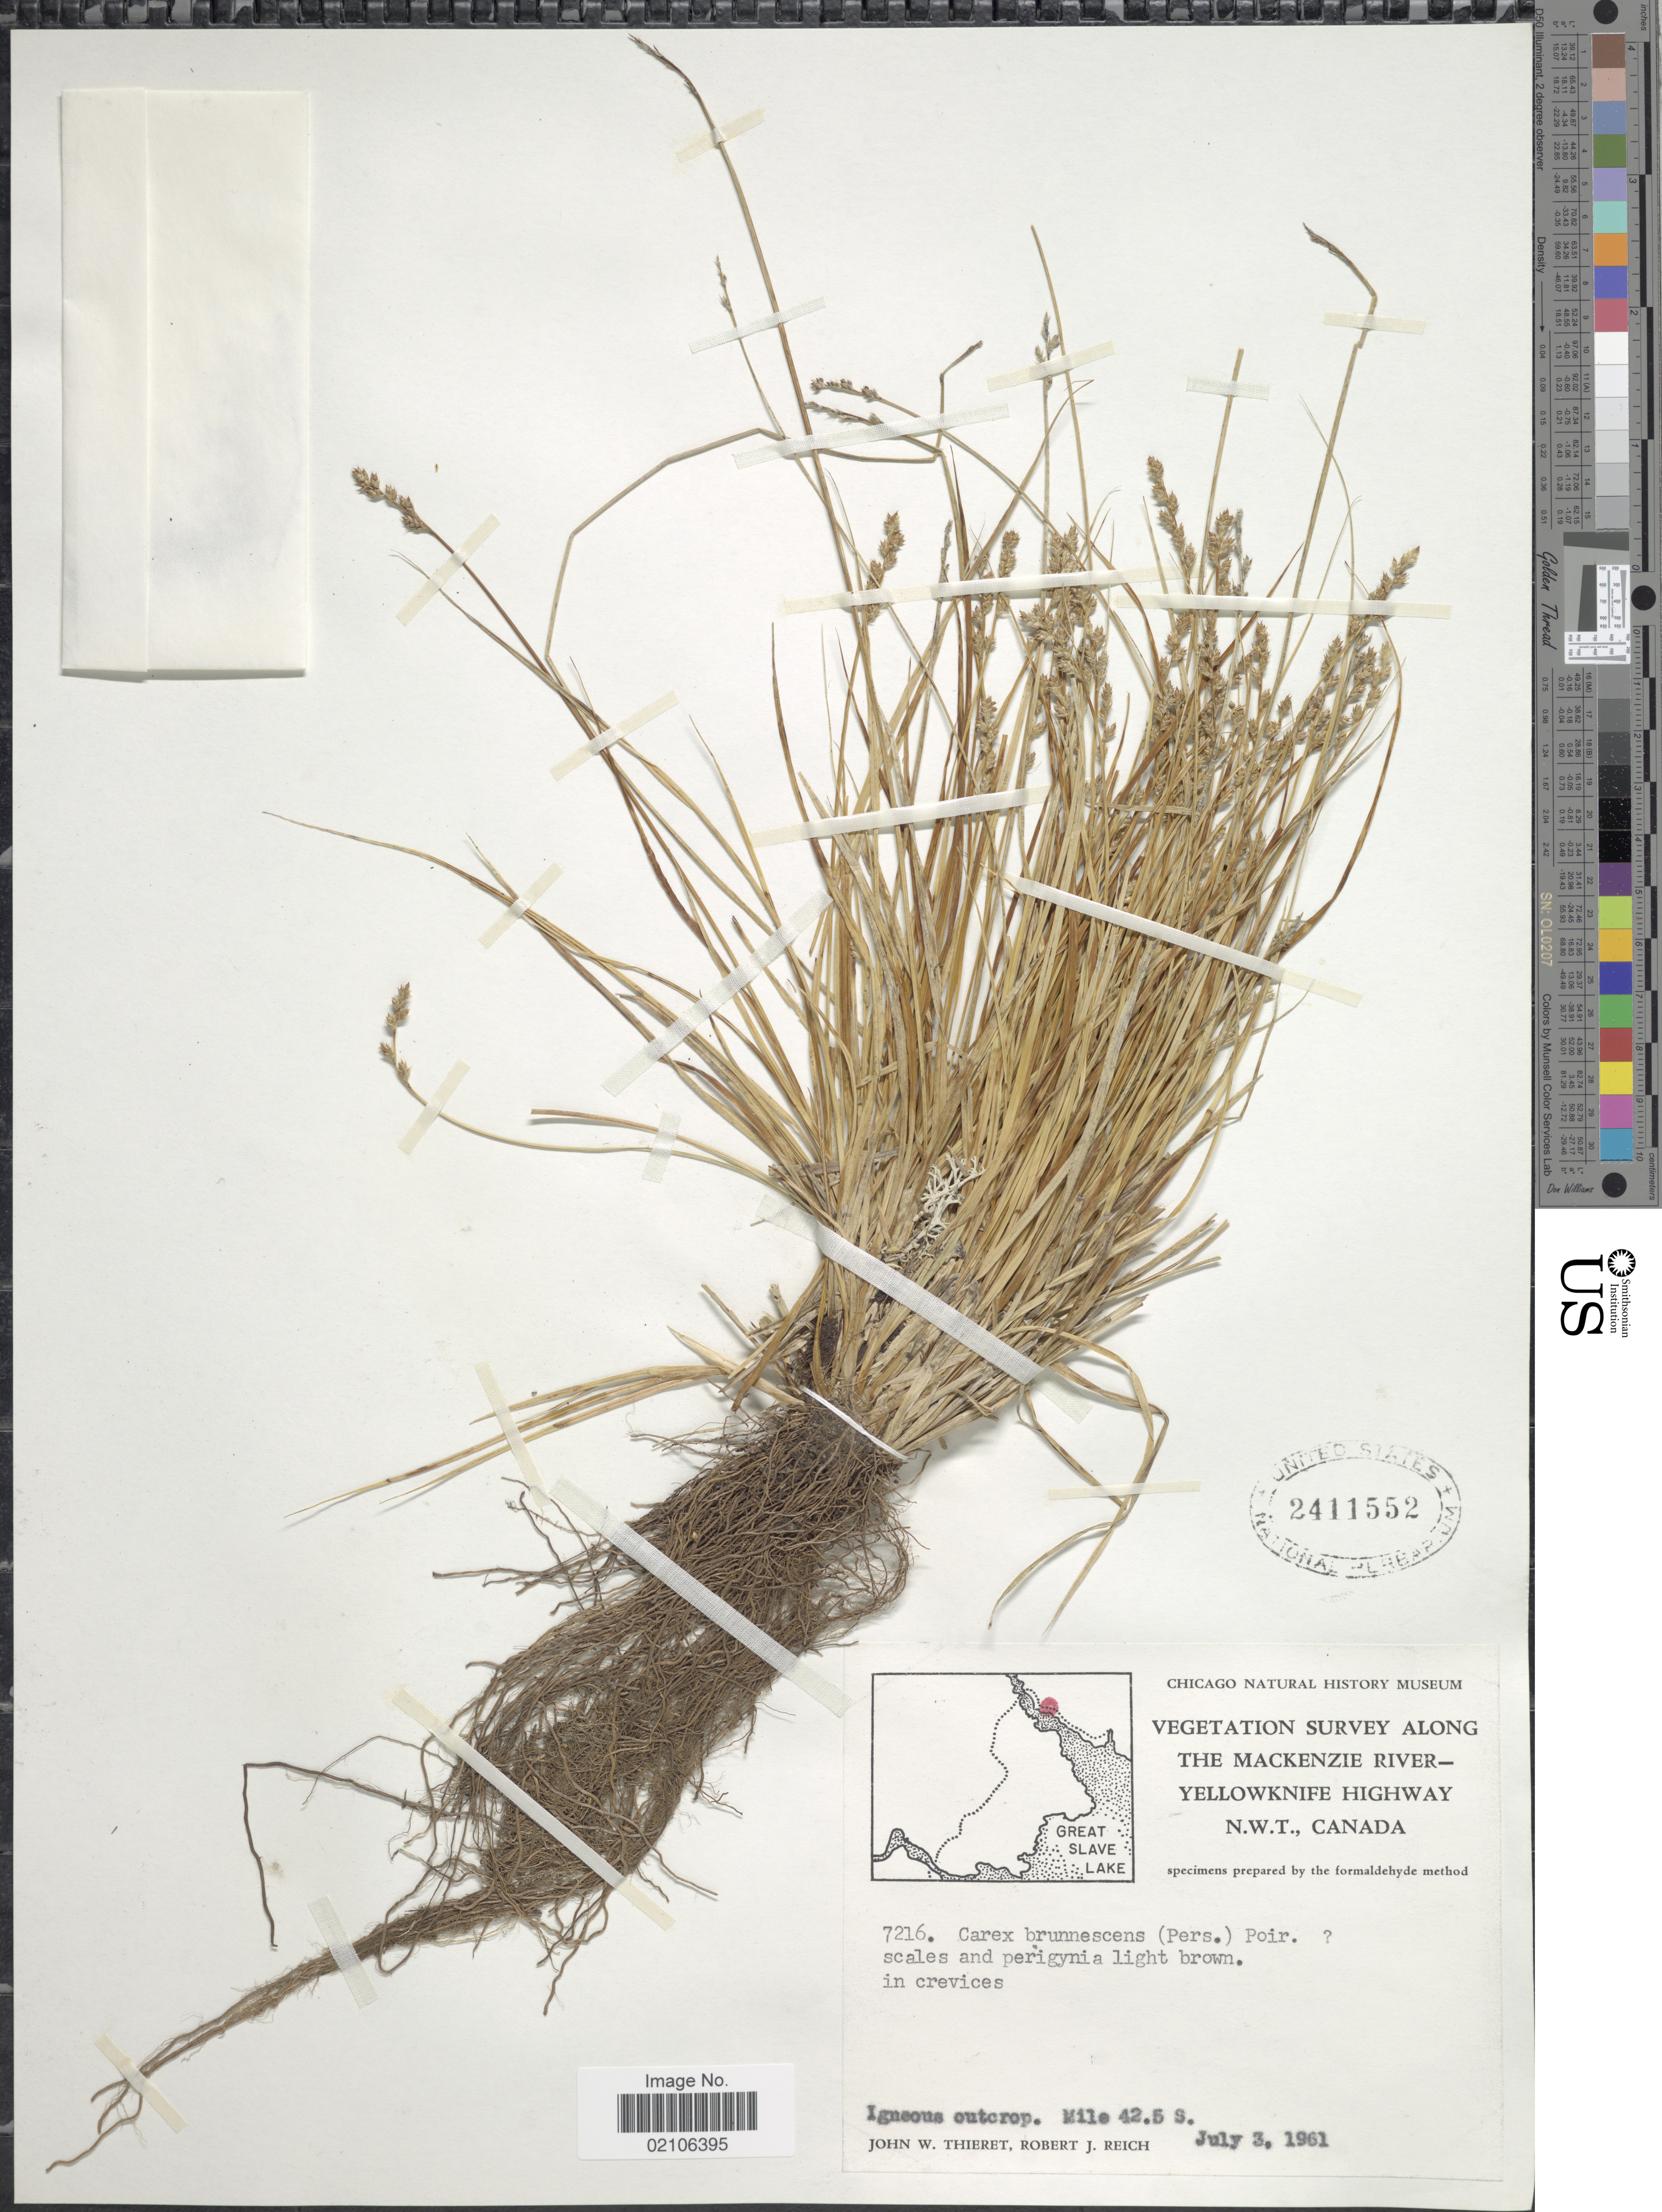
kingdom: Plantae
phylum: Tracheophyta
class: Liliopsida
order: Poales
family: Cyperaceae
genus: Carex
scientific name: Carex brunnescens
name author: (Pers.) Poir.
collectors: J. W. Thieret & R. Reich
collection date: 1961-07-03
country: Canada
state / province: Northwest Territories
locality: Along the Mackenzie River-Yellowknife Highway, Mile 42.5 S.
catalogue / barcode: US 2411552